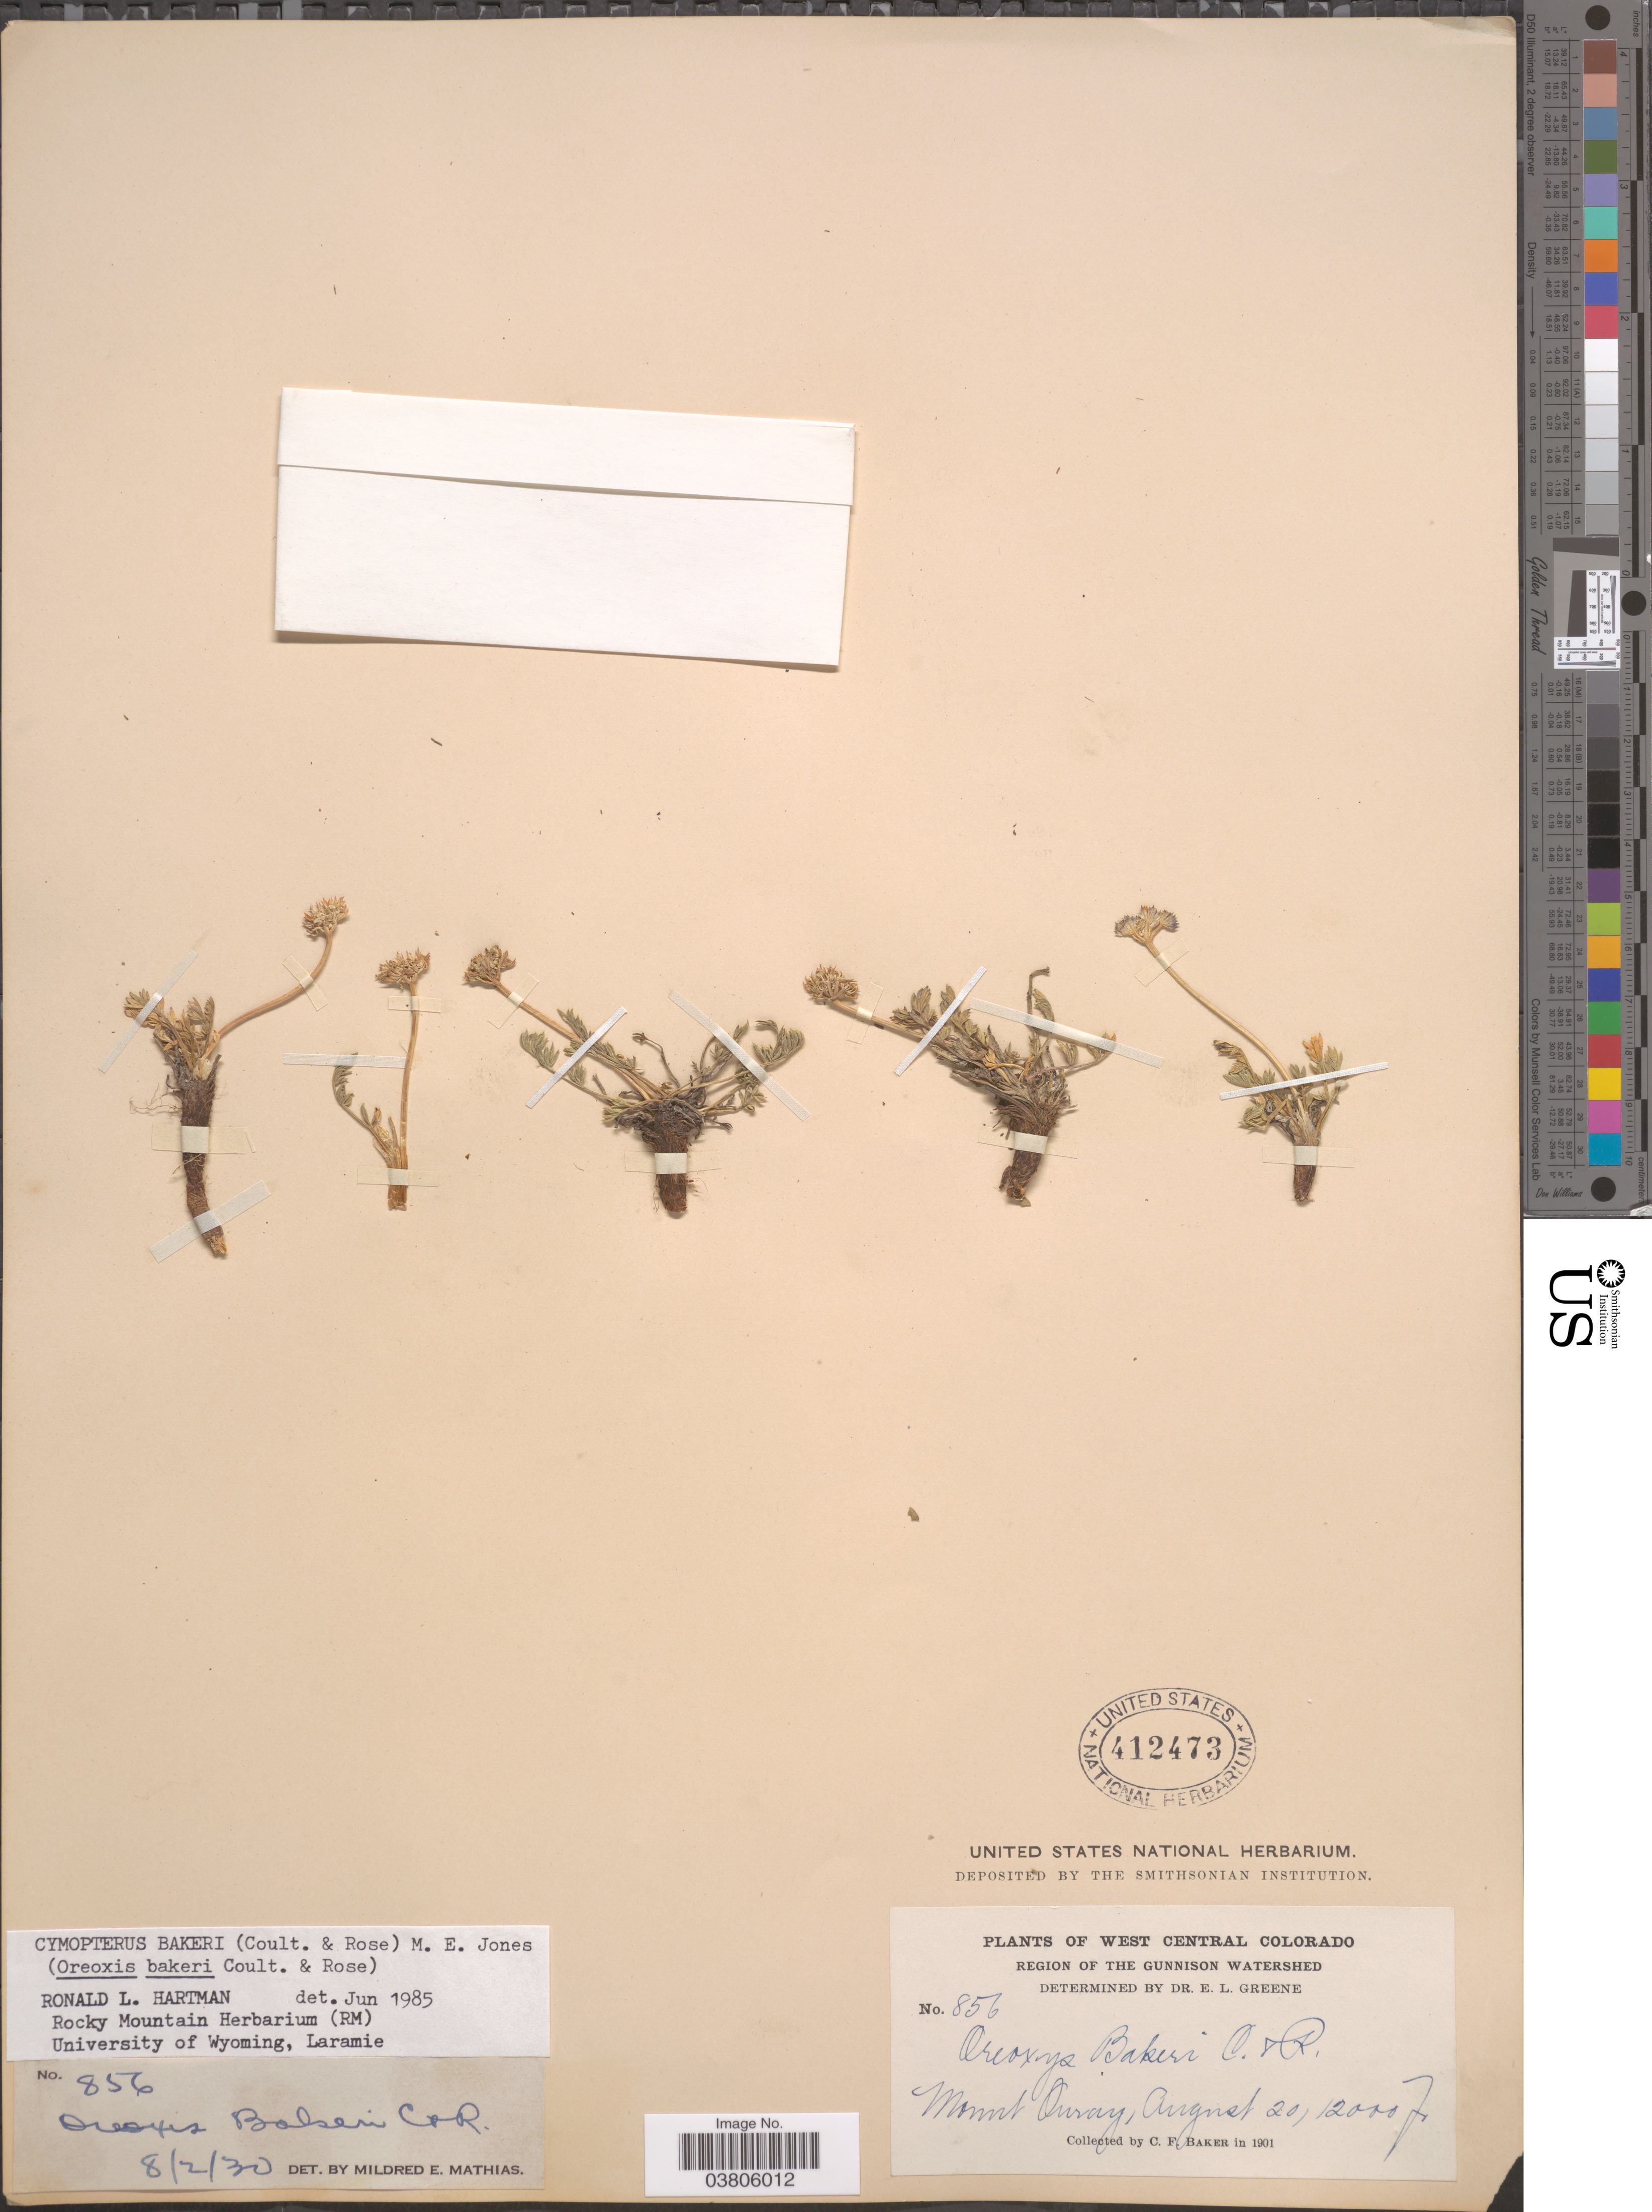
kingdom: Plantae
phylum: Tracheophyta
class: Magnoliopsida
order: Apiales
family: Apiaceae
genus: Cymopterus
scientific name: Cymopterus bakeri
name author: M.E. Jones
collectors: C. F. Baker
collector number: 856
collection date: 1901-08-20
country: United States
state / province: Colorado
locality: West Central Colorado. Region of The Gunnison Watershed. Mount Ouray.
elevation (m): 3658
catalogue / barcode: US 412473